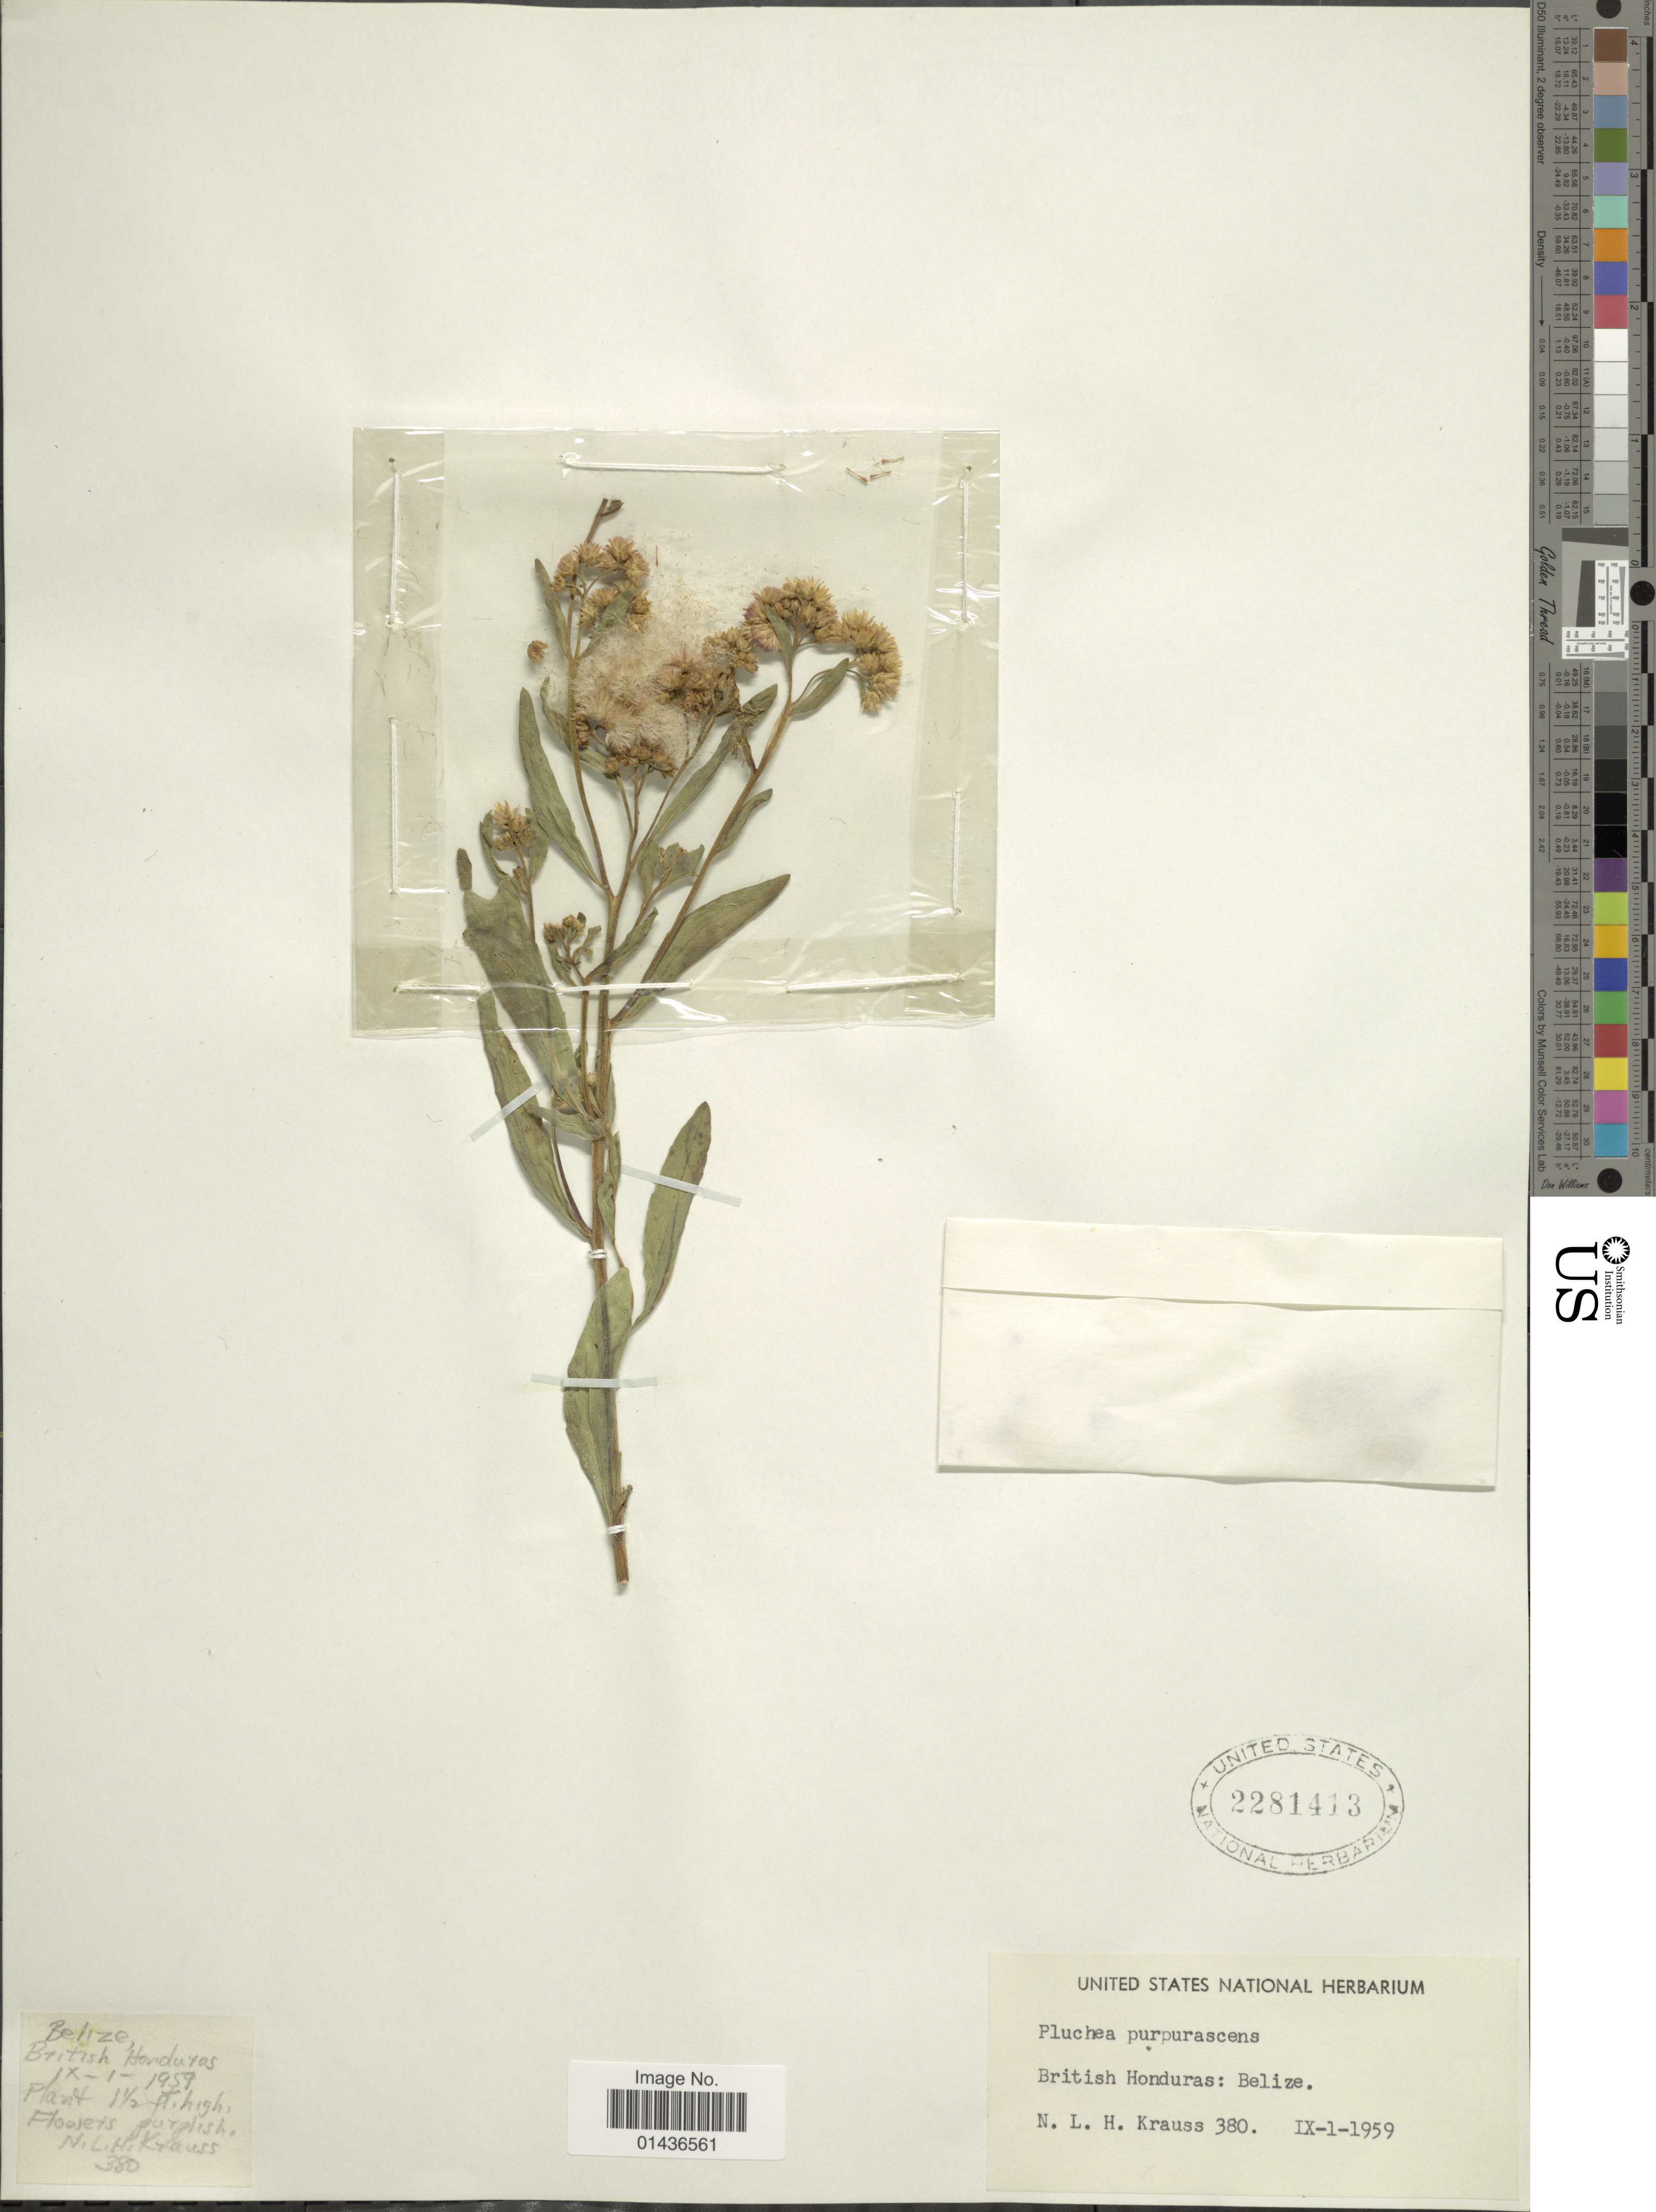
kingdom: Plantae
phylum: Tracheophyta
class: Magnoliopsida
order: Asterales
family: Asteraceae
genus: Pluchea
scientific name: Pluchea odorata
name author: (L.) Cass.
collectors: N. Krauss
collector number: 380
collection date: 1959-09-01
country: Belize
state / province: Belize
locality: British Honduras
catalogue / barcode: US 2281413